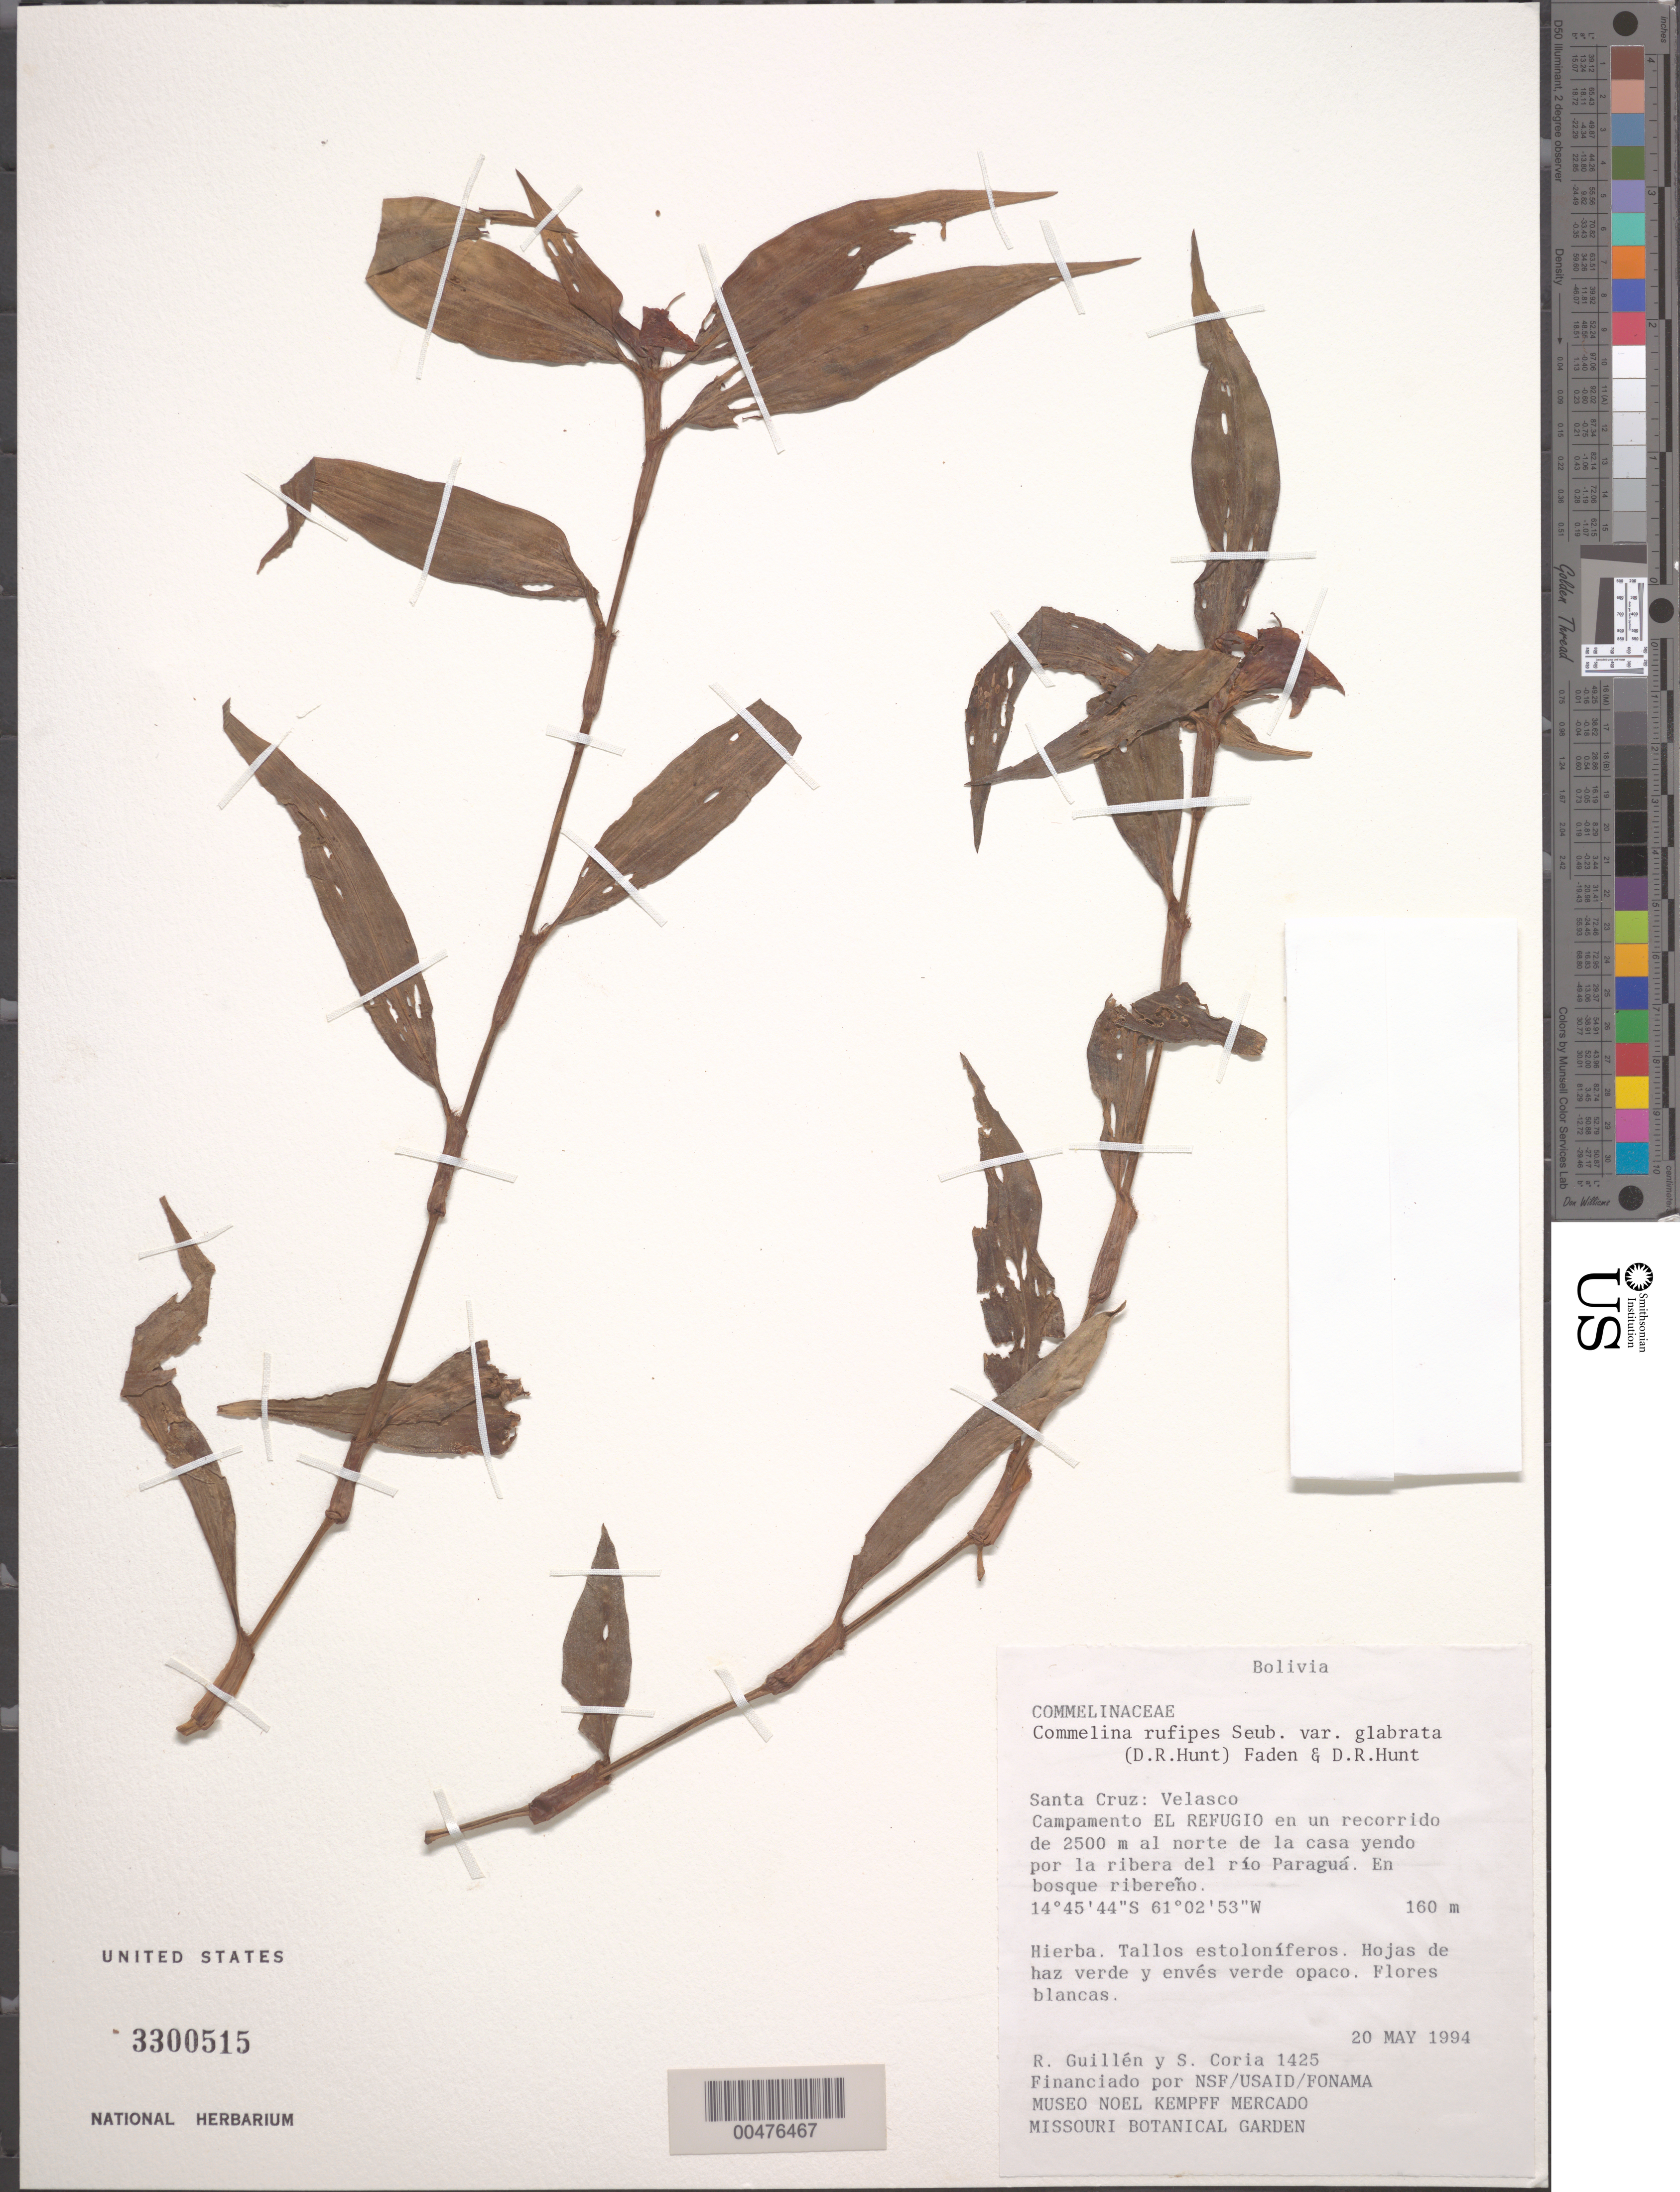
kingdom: Plantae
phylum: Tracheophyta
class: Liliopsida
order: Commelinales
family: Commelinaceae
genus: Commelina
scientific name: Commelina rufipes var. glabrata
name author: (D.R. Hunt) Faden & D.R. Hunt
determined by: Faden, Robert B., (US), Smithsonian Institution - National Museum of Natural History (UNITED STATES)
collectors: R. Guillén V. & V. Chore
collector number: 1425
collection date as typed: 20 May 1994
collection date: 1994-05-20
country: Bolivia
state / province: Santa Cruz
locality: Velasco, el Refugio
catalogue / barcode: US 3300515